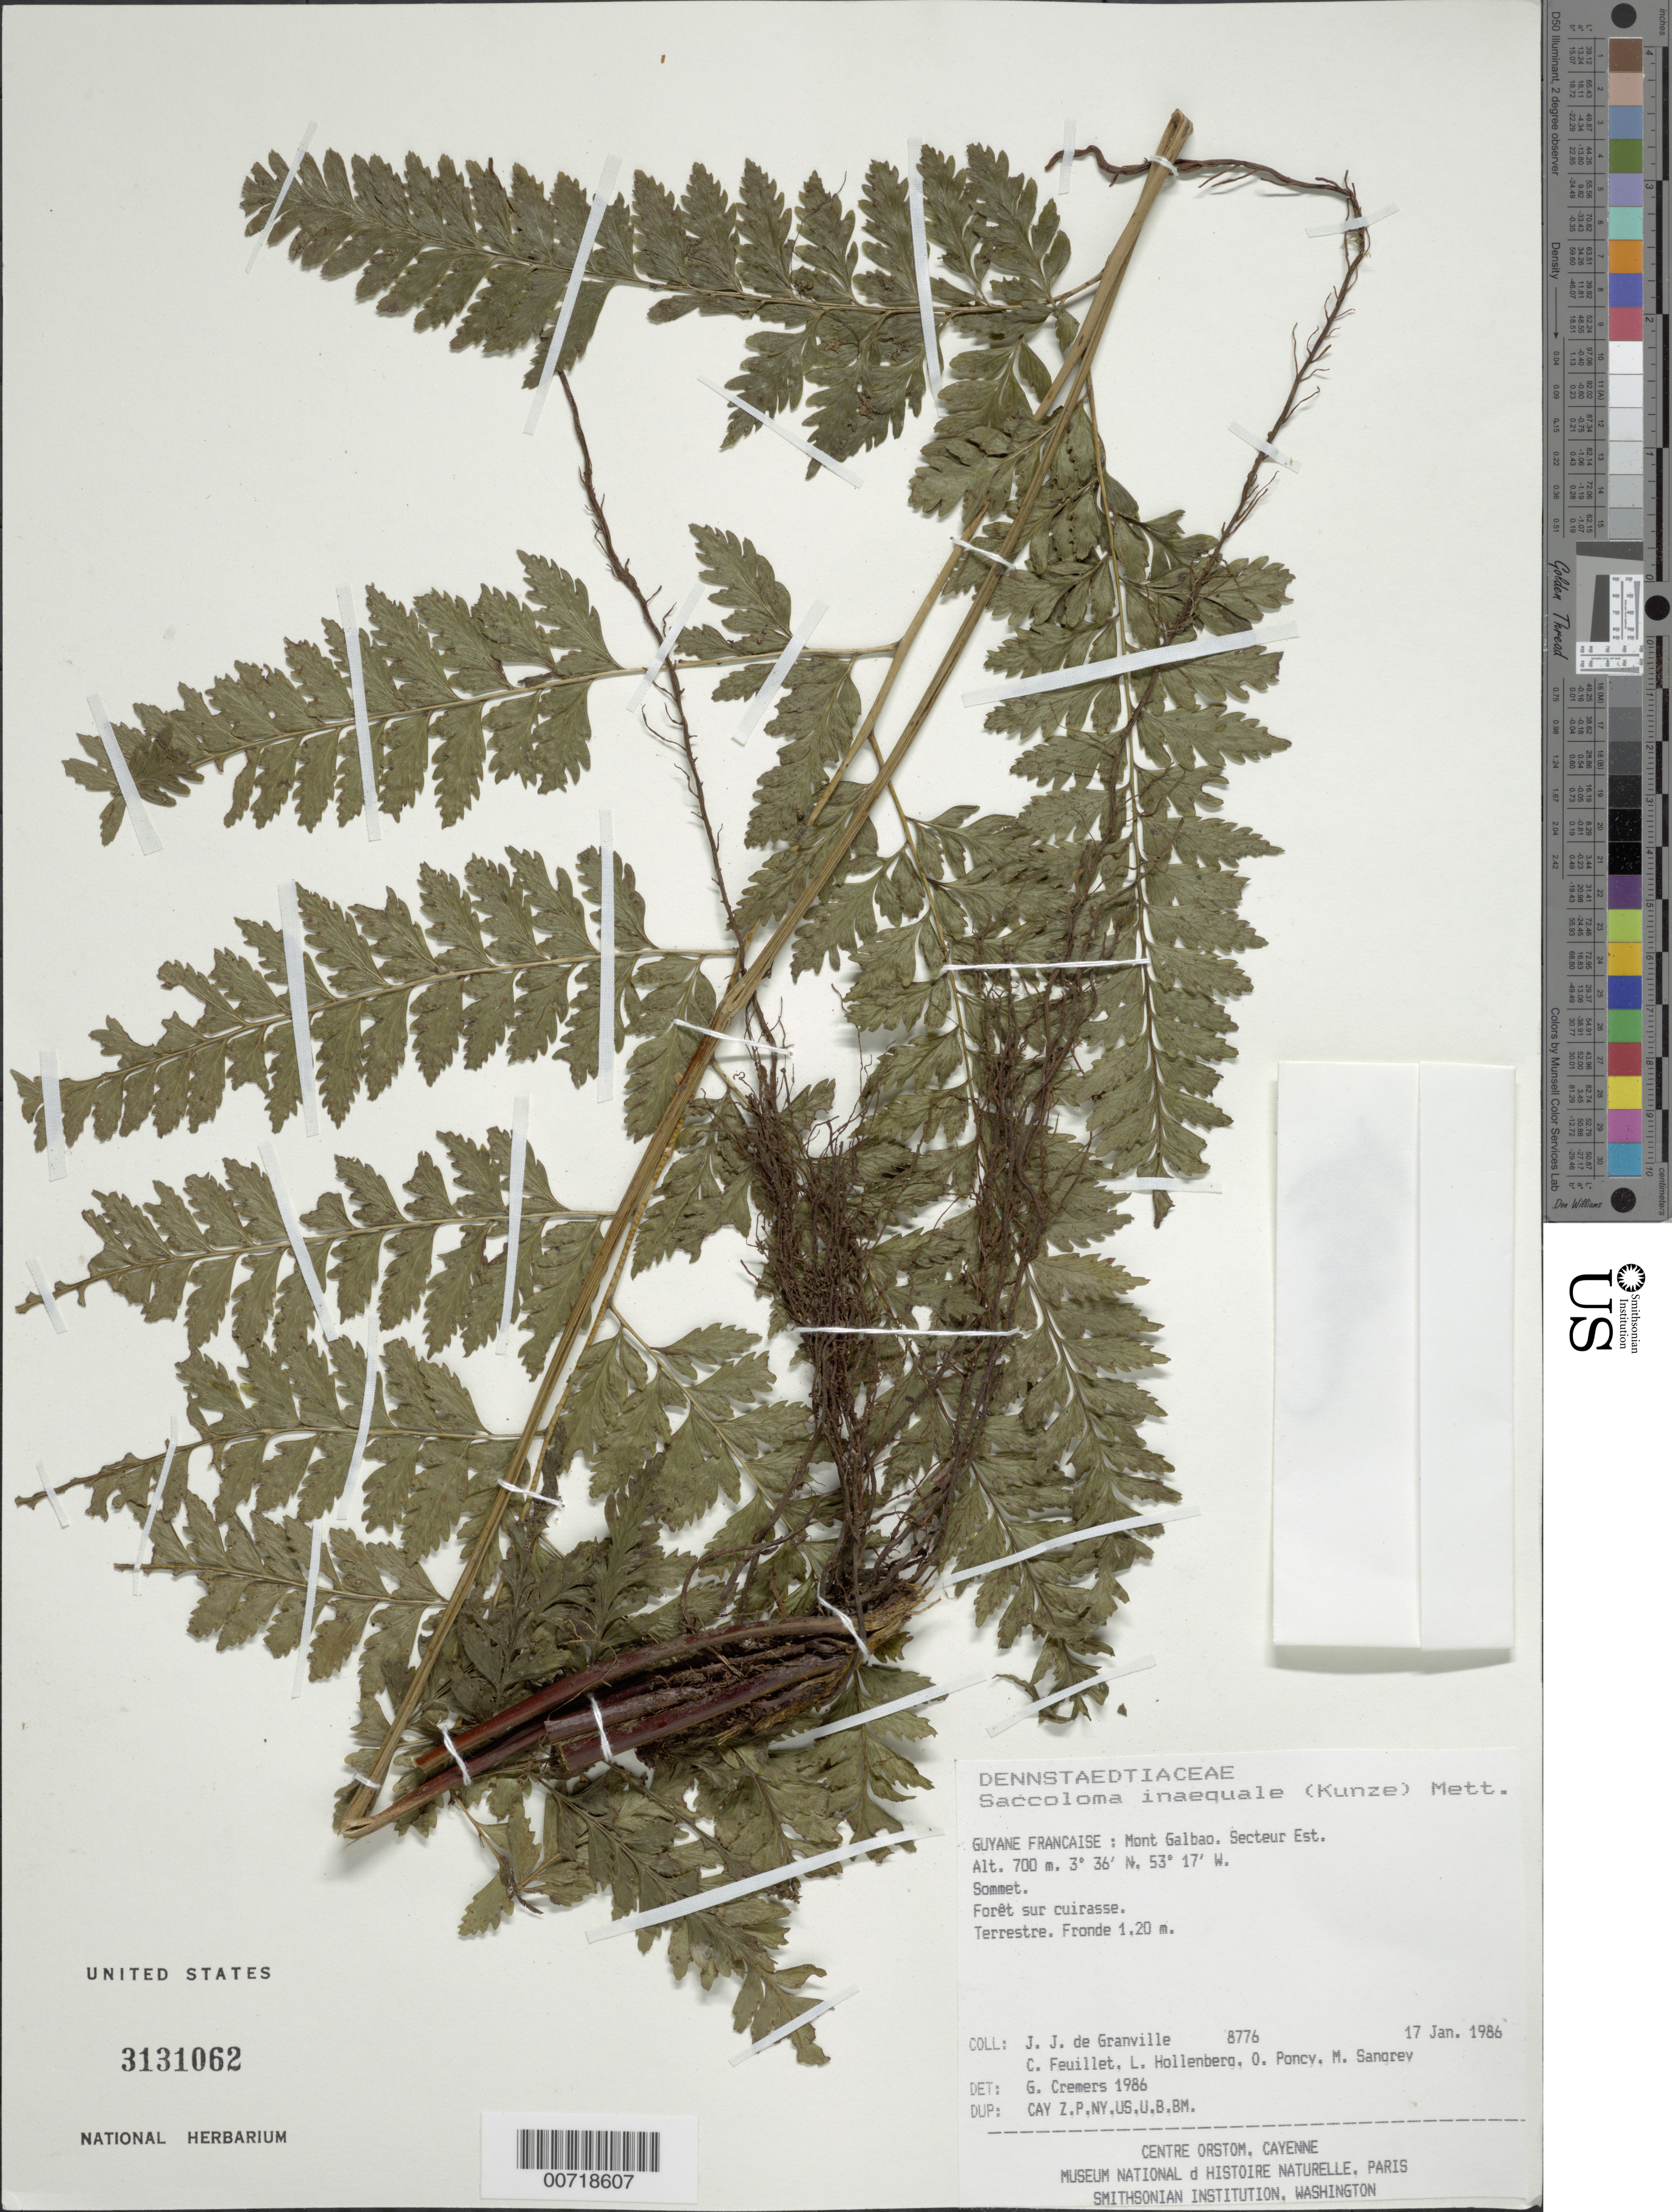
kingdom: Plantae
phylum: Tracheophyta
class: Polypodiopsida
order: Polypodiales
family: Saccolomataceae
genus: Saccoloma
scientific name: Saccoloma inaequale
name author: (Kunze) Mett.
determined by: Cremers, Georges A.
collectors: J.-J. de Granville, C. Feuillet, L. Hollenberg, O. Poncy & M. S. Sangrey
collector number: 8776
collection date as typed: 17-Jan-86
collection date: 1986-01-17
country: French Guiana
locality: Mont Galbao. Secteur Est. Sommet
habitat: Forêt sur cuirasse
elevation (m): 700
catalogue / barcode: US 3131062